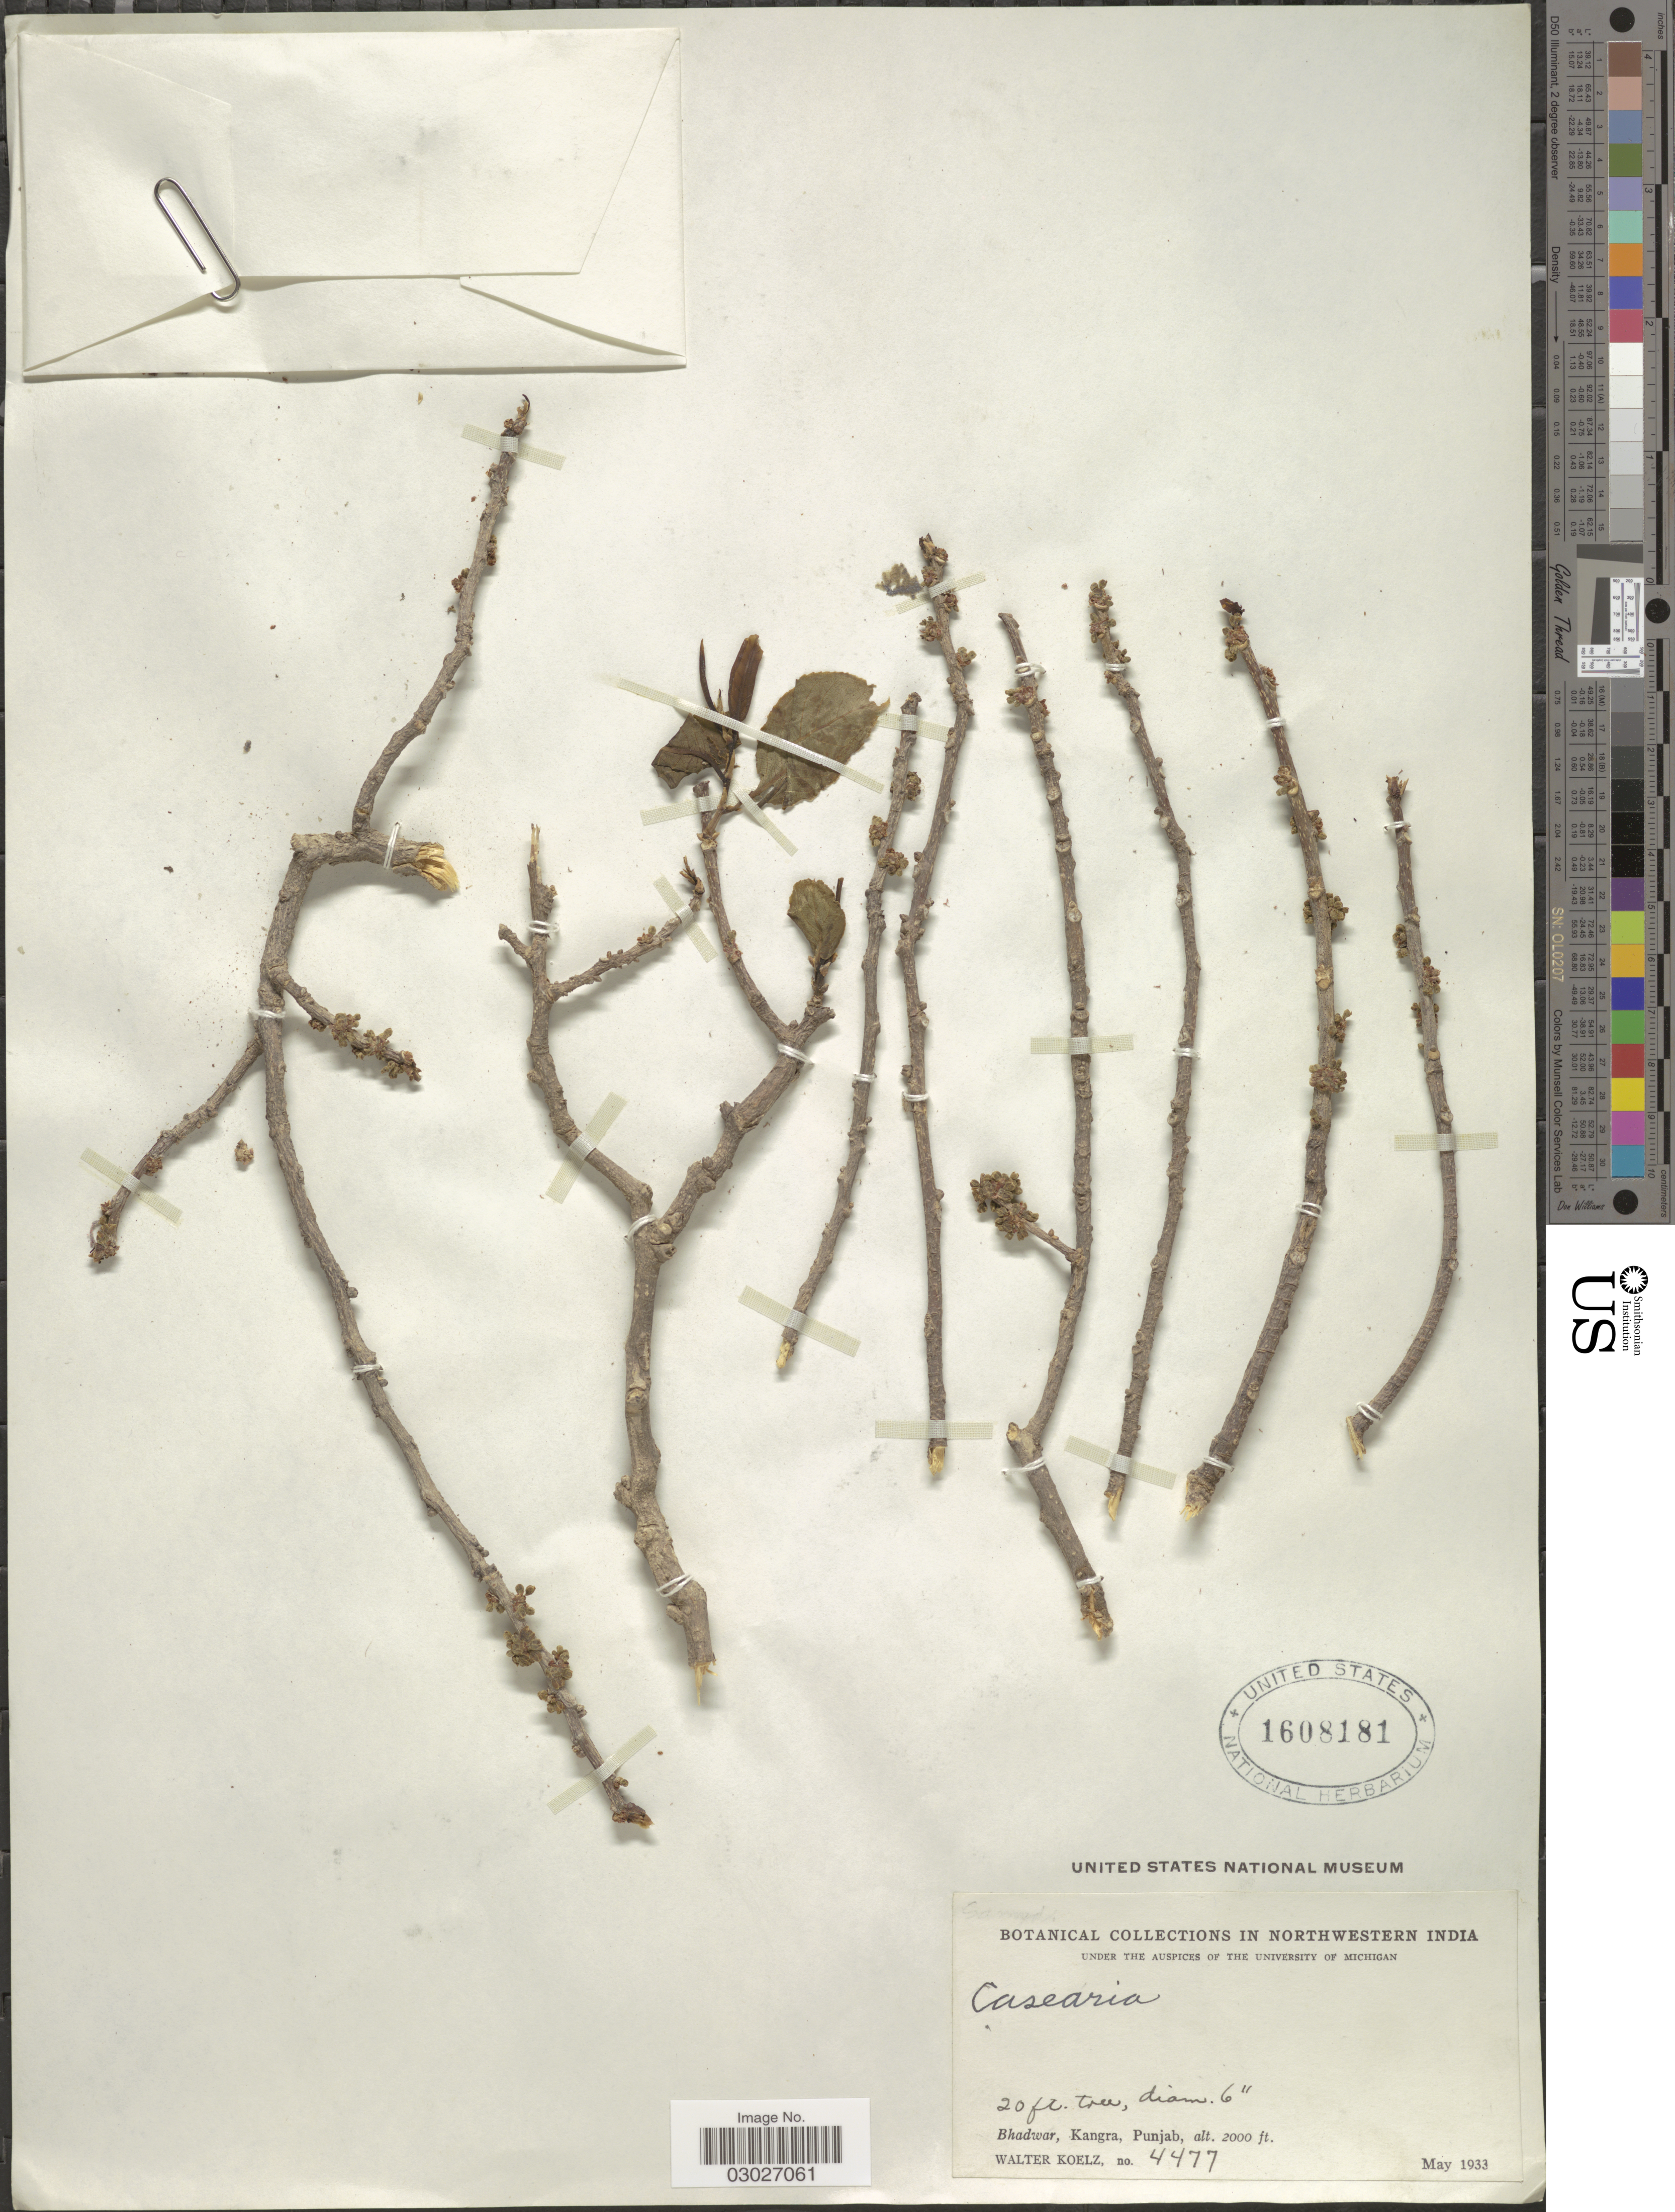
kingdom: Plantae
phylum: Tracheophyta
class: Magnoliopsida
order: Malpighiales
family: Salicaceae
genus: Casearia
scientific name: Casearia sp.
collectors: W. N. Koelz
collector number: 4477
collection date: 1933-05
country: India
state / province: Himachal Pradesh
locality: In northwestern India. Bhadwar, Kangra.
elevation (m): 610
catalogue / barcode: US 1608181